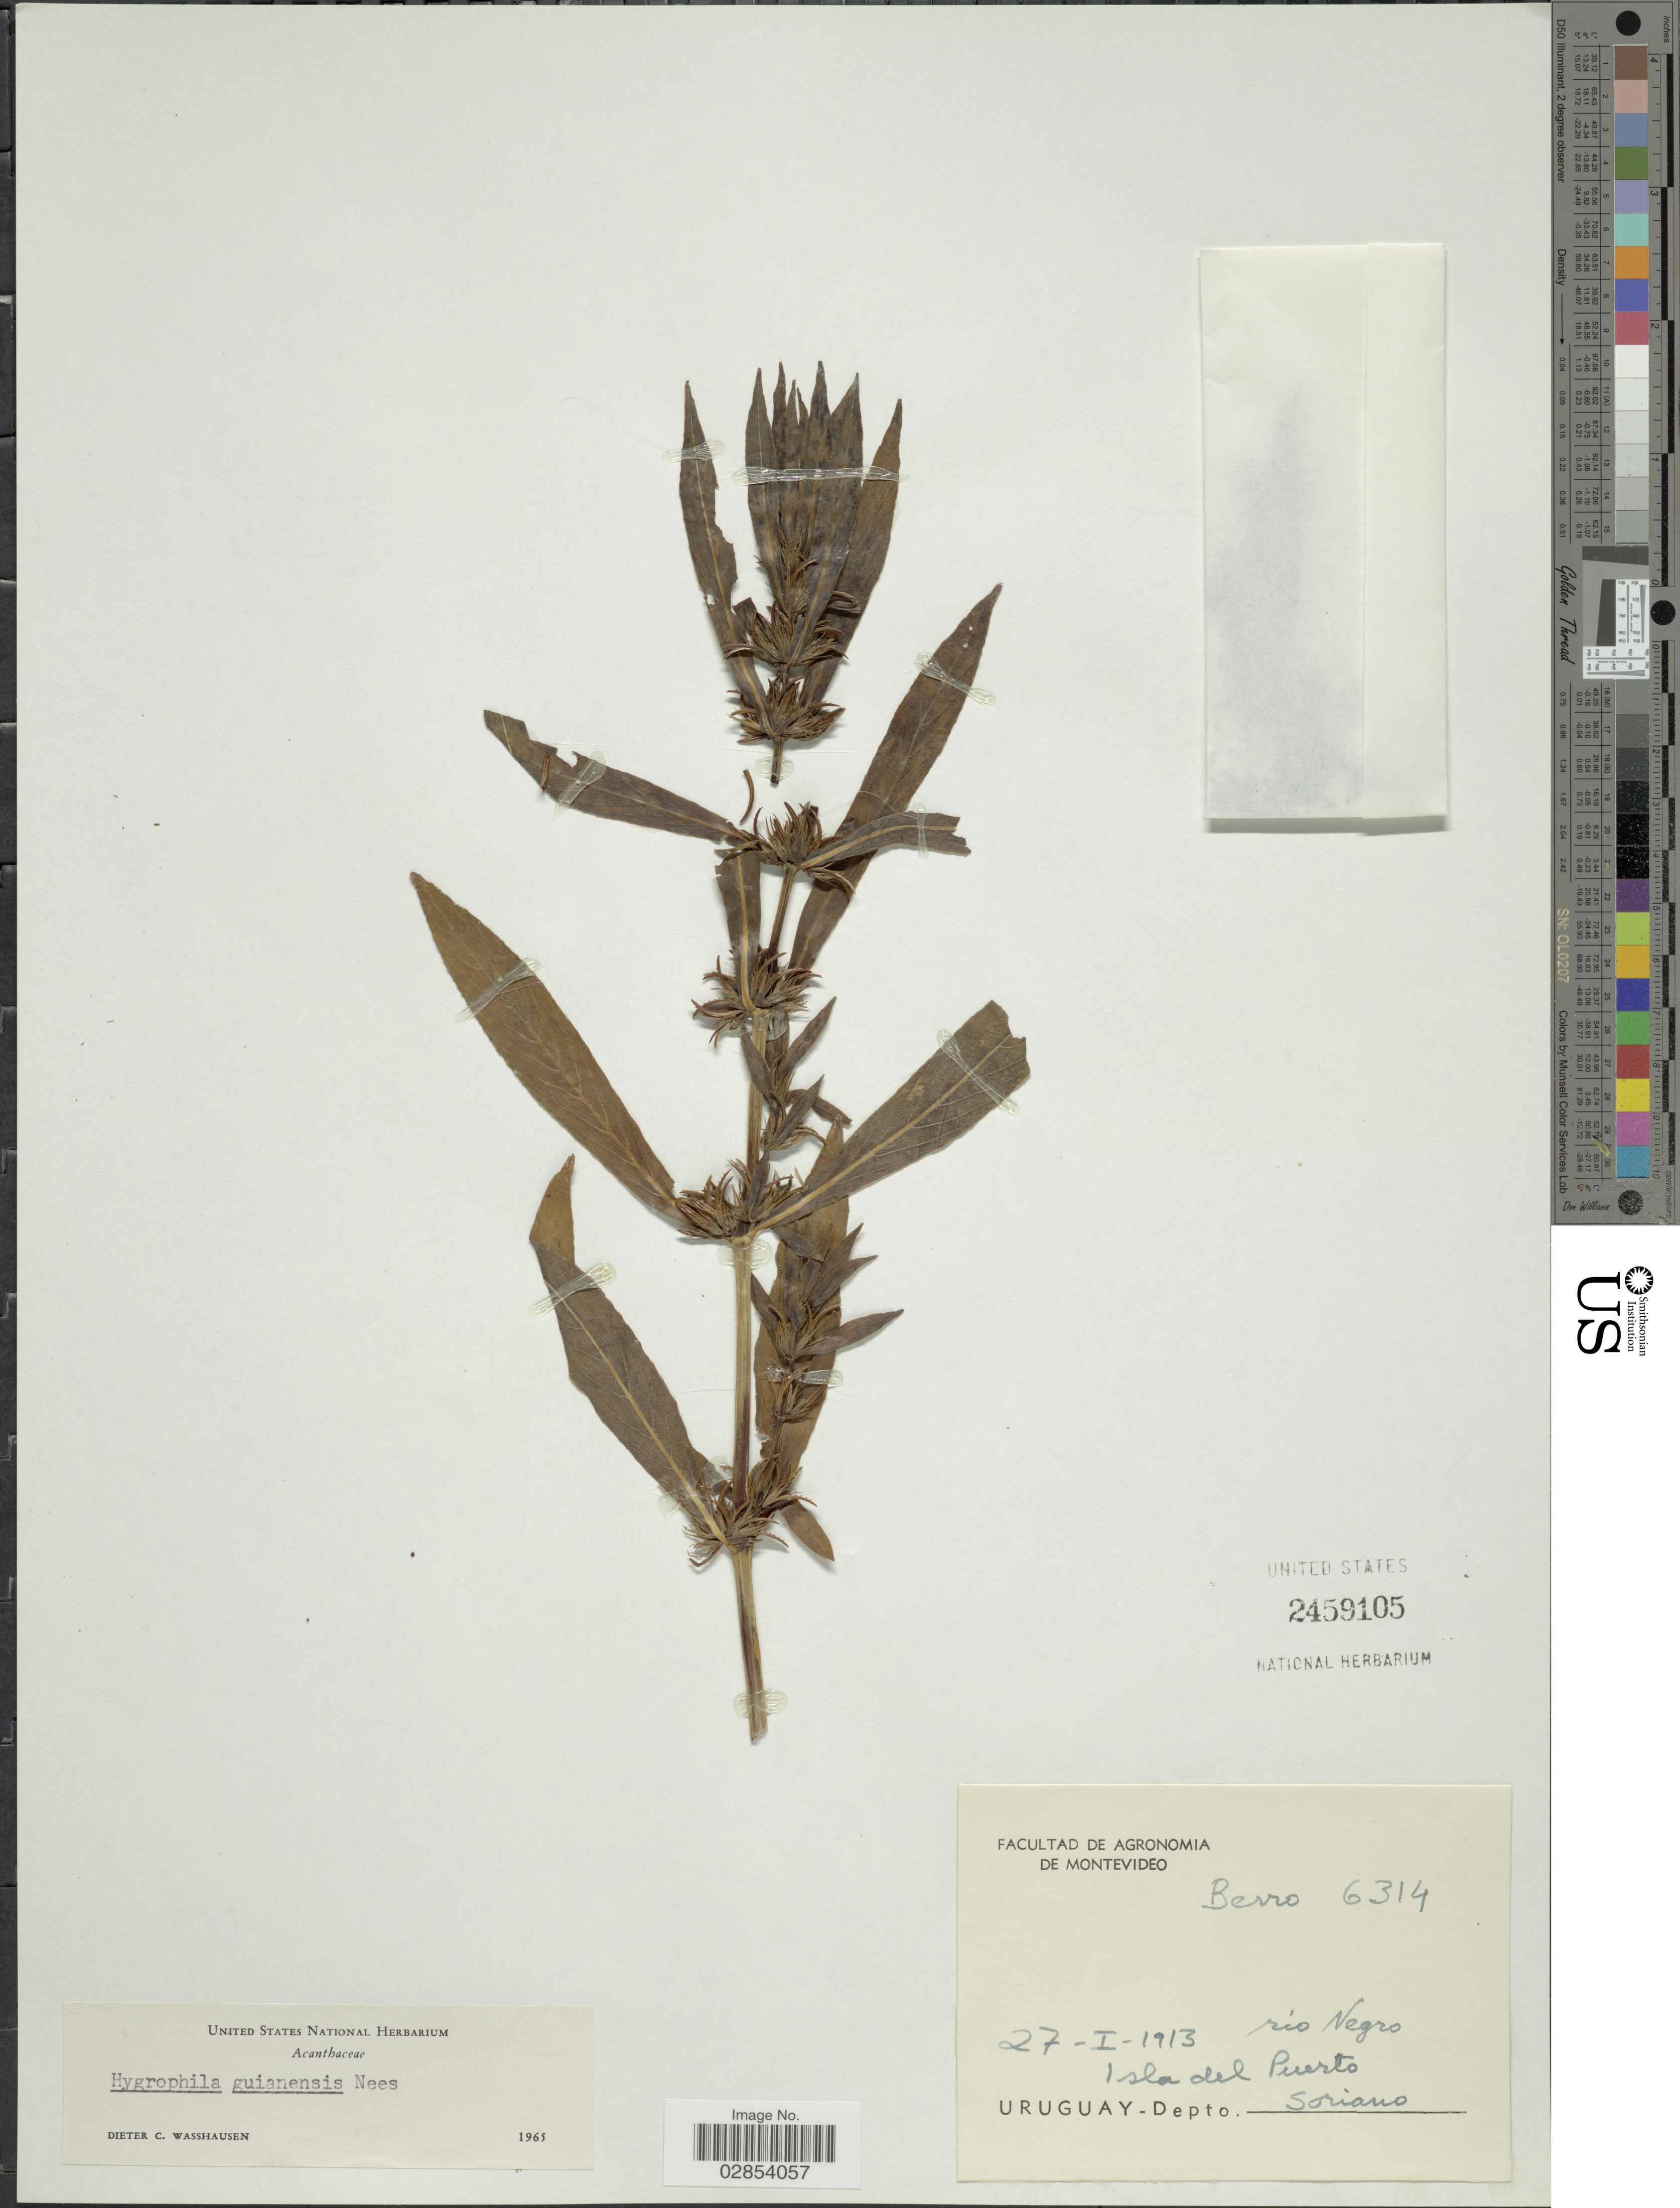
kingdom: Plantae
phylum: Tracheophyta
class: Magnoliopsida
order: Lamiales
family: Acanthaceae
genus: Hygrophila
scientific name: Hygrophila costata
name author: Nees & T. Nees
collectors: Berro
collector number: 6314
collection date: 1913-01-27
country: Uruguay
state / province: Soriano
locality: Rio Negro, Isla del Puerto, Depto. Soriano.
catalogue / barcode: US 2459105